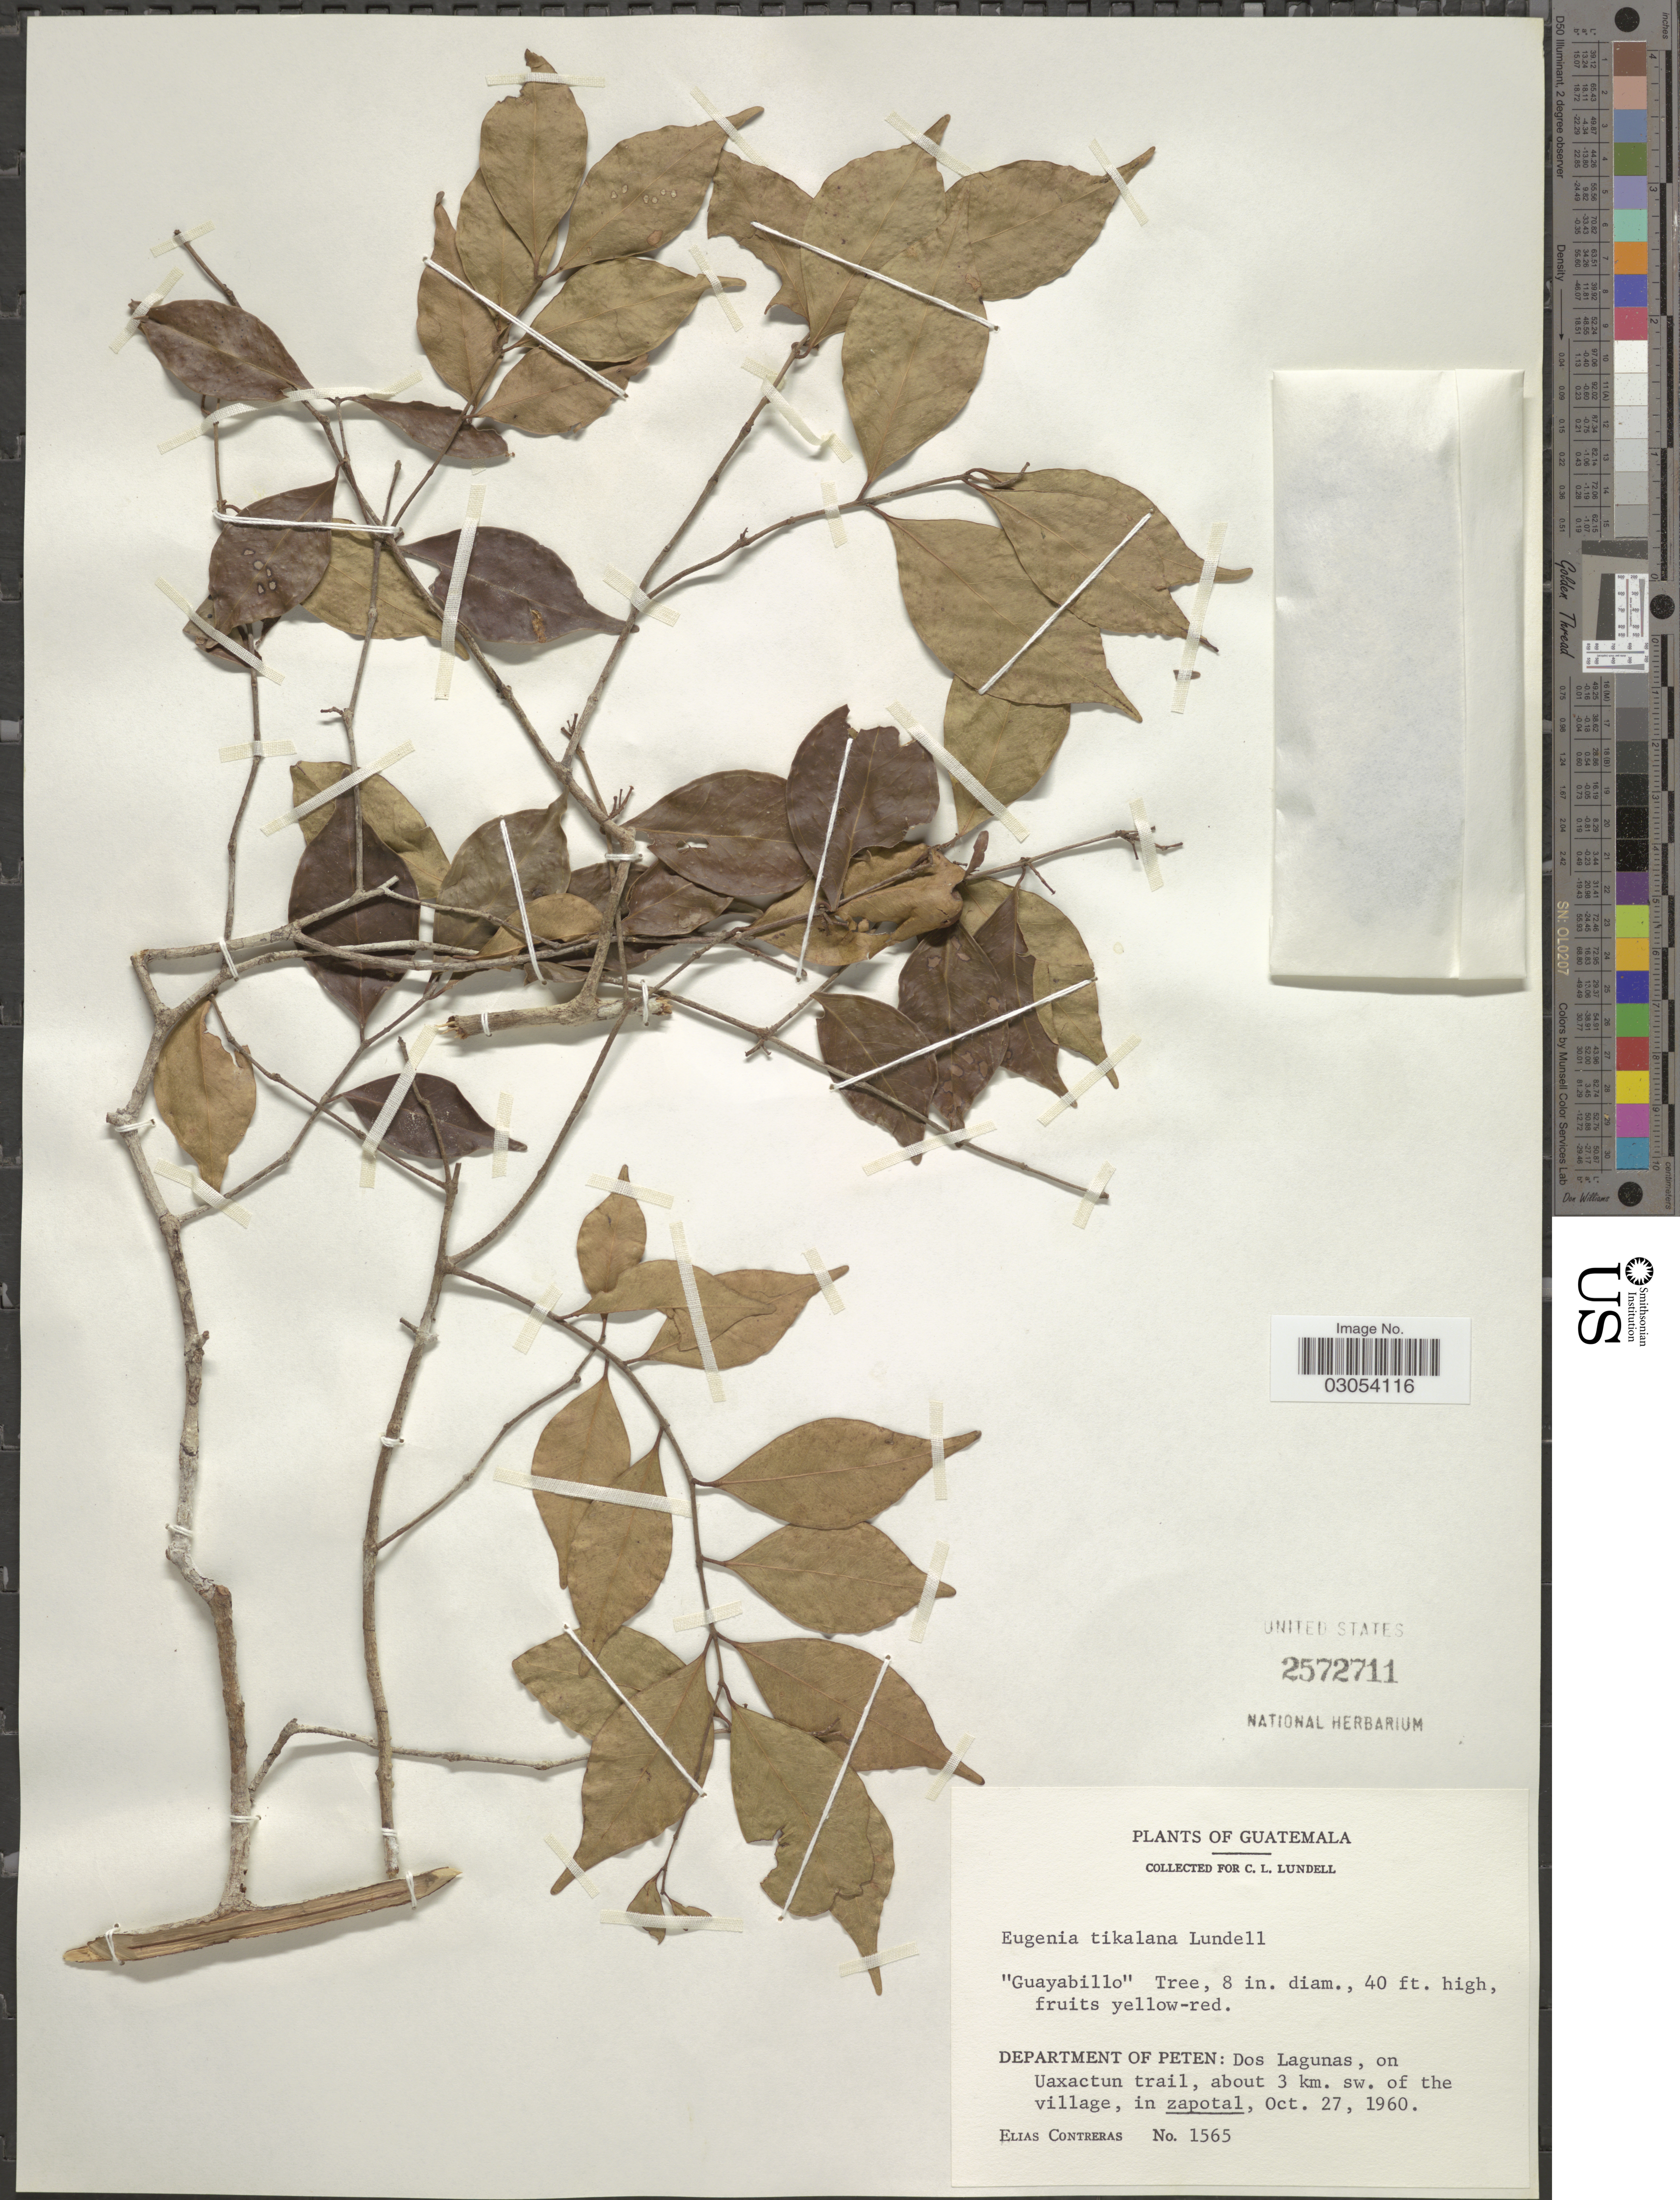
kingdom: Plantae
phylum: Tracheophyta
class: Magnoliopsida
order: Myrtales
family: Myrtaceae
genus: Eugenia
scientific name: Eugenia tikalana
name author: Lundell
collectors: E. Contreras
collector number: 1565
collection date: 1960-10-27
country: Guatemala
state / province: El Petén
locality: Department of Peten: Dos Lagunas, on Uaxactun trail, about 3 km. sw. of the village, in zapotal.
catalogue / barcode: US 2572711